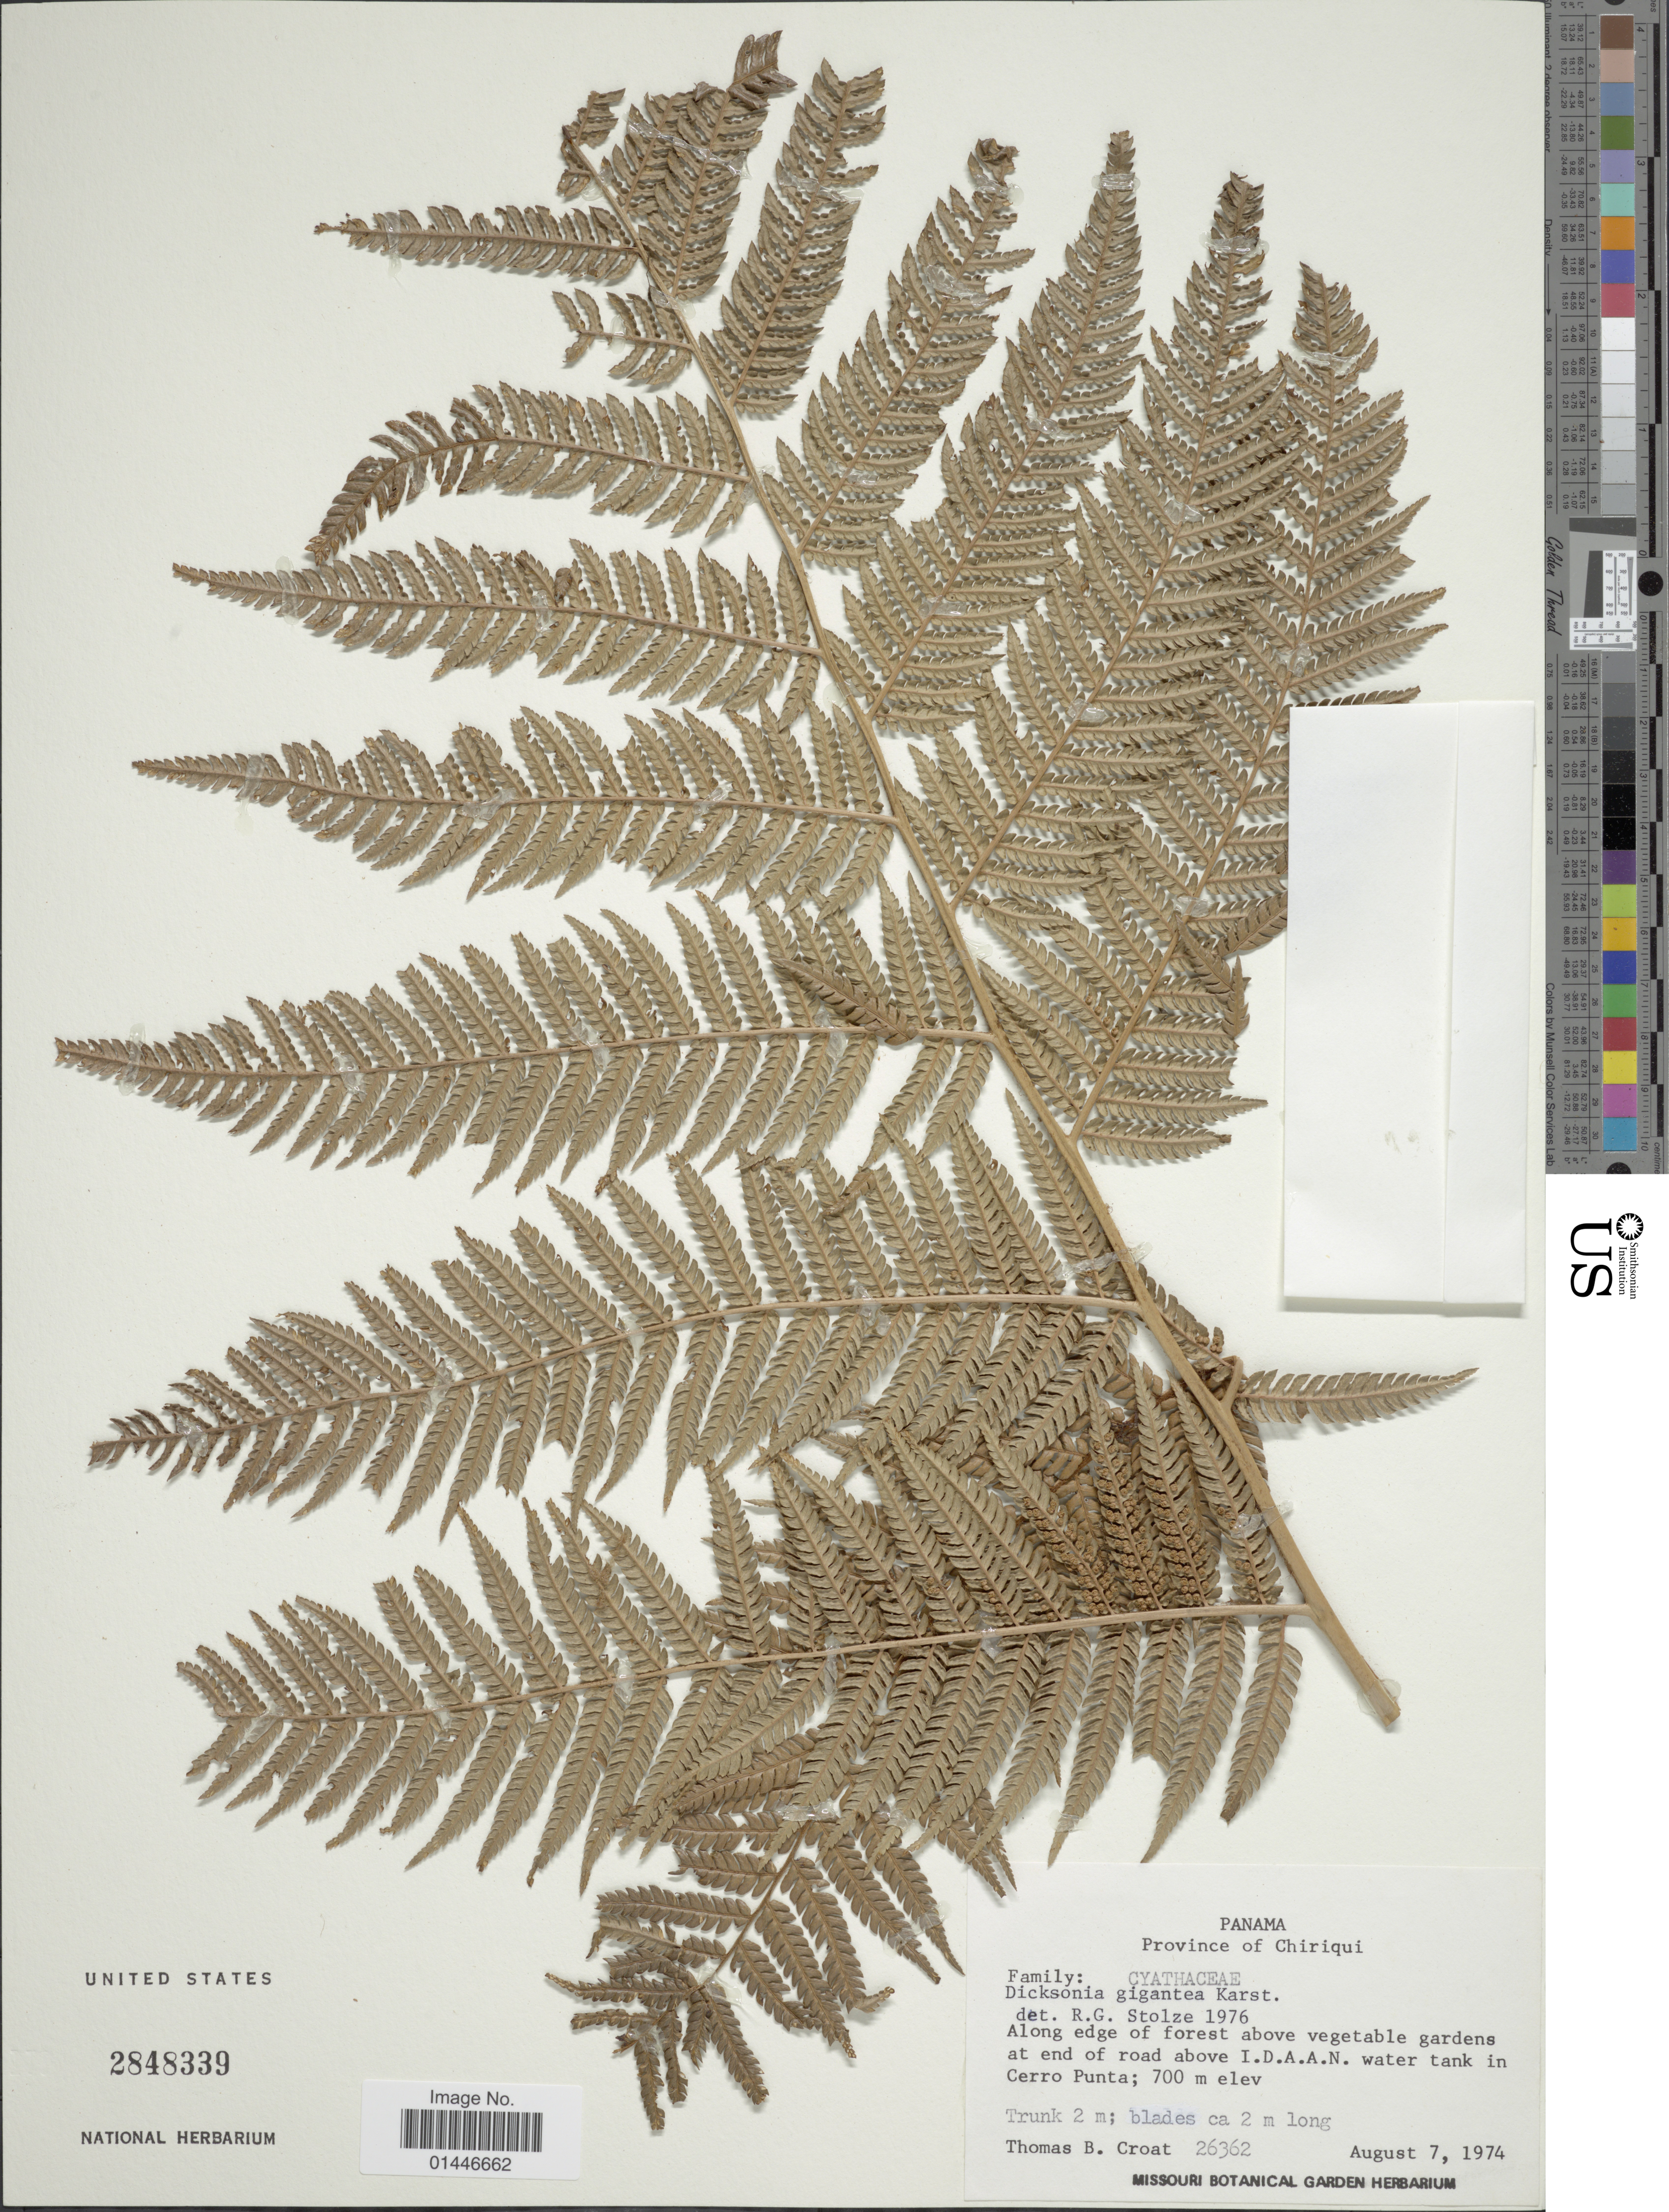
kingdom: Plantae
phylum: Tracheophyta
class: Polypodiopsida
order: Cyatheales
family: Dicksoniaceae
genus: Dicksonia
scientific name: Dicksonia gigantea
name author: H. Karst.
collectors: T. B. Croat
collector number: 26362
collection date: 1974-08-07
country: Panama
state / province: Chiriqui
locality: Along edge of forest above vegetable gardens at end of road above I.D.A.A.N. water tank in Cerro Punta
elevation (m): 700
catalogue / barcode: US 2848339